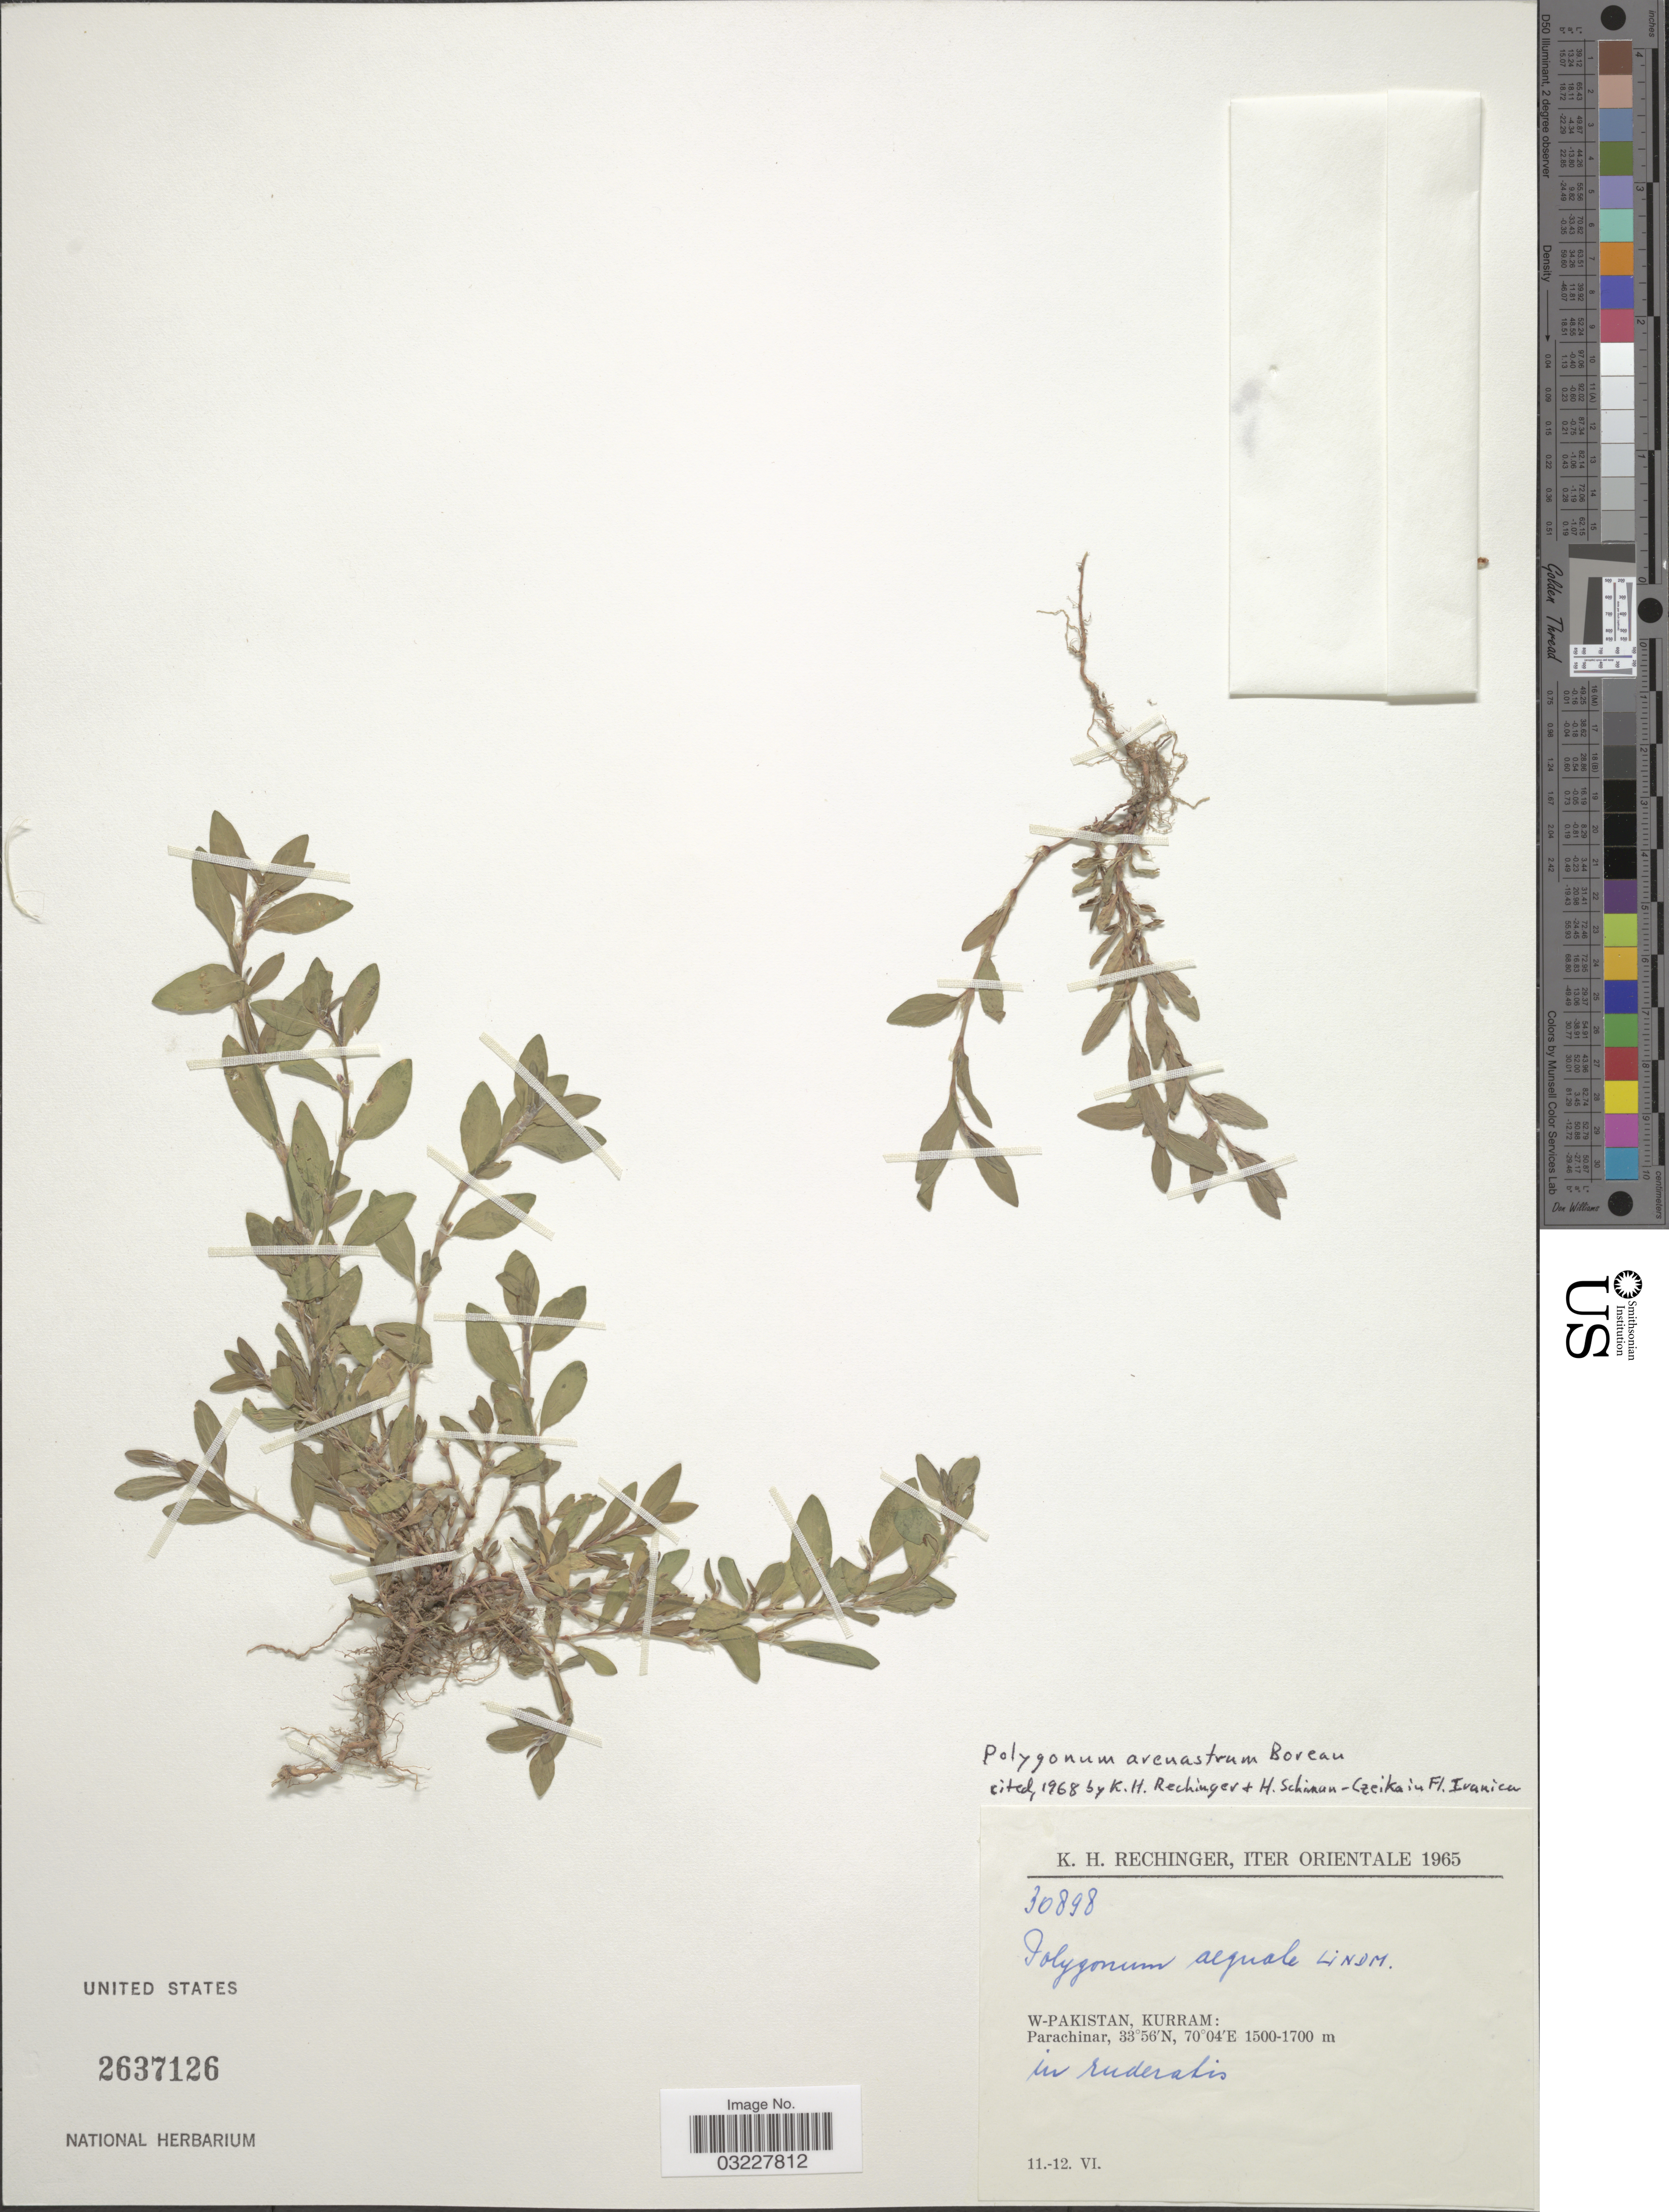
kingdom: Plantae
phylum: Tracheophyta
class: Magnoliopsida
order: Caryophyllales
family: Polygonaceae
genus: Polygonum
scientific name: Polygonum arenastrum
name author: Boreau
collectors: K. H. Rechinger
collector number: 30898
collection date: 1965-06-11/1965-06-12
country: Pakistan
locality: Orientale. W-Pakistan, Kurram: Parachinar.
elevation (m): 1500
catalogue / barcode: US 2637126